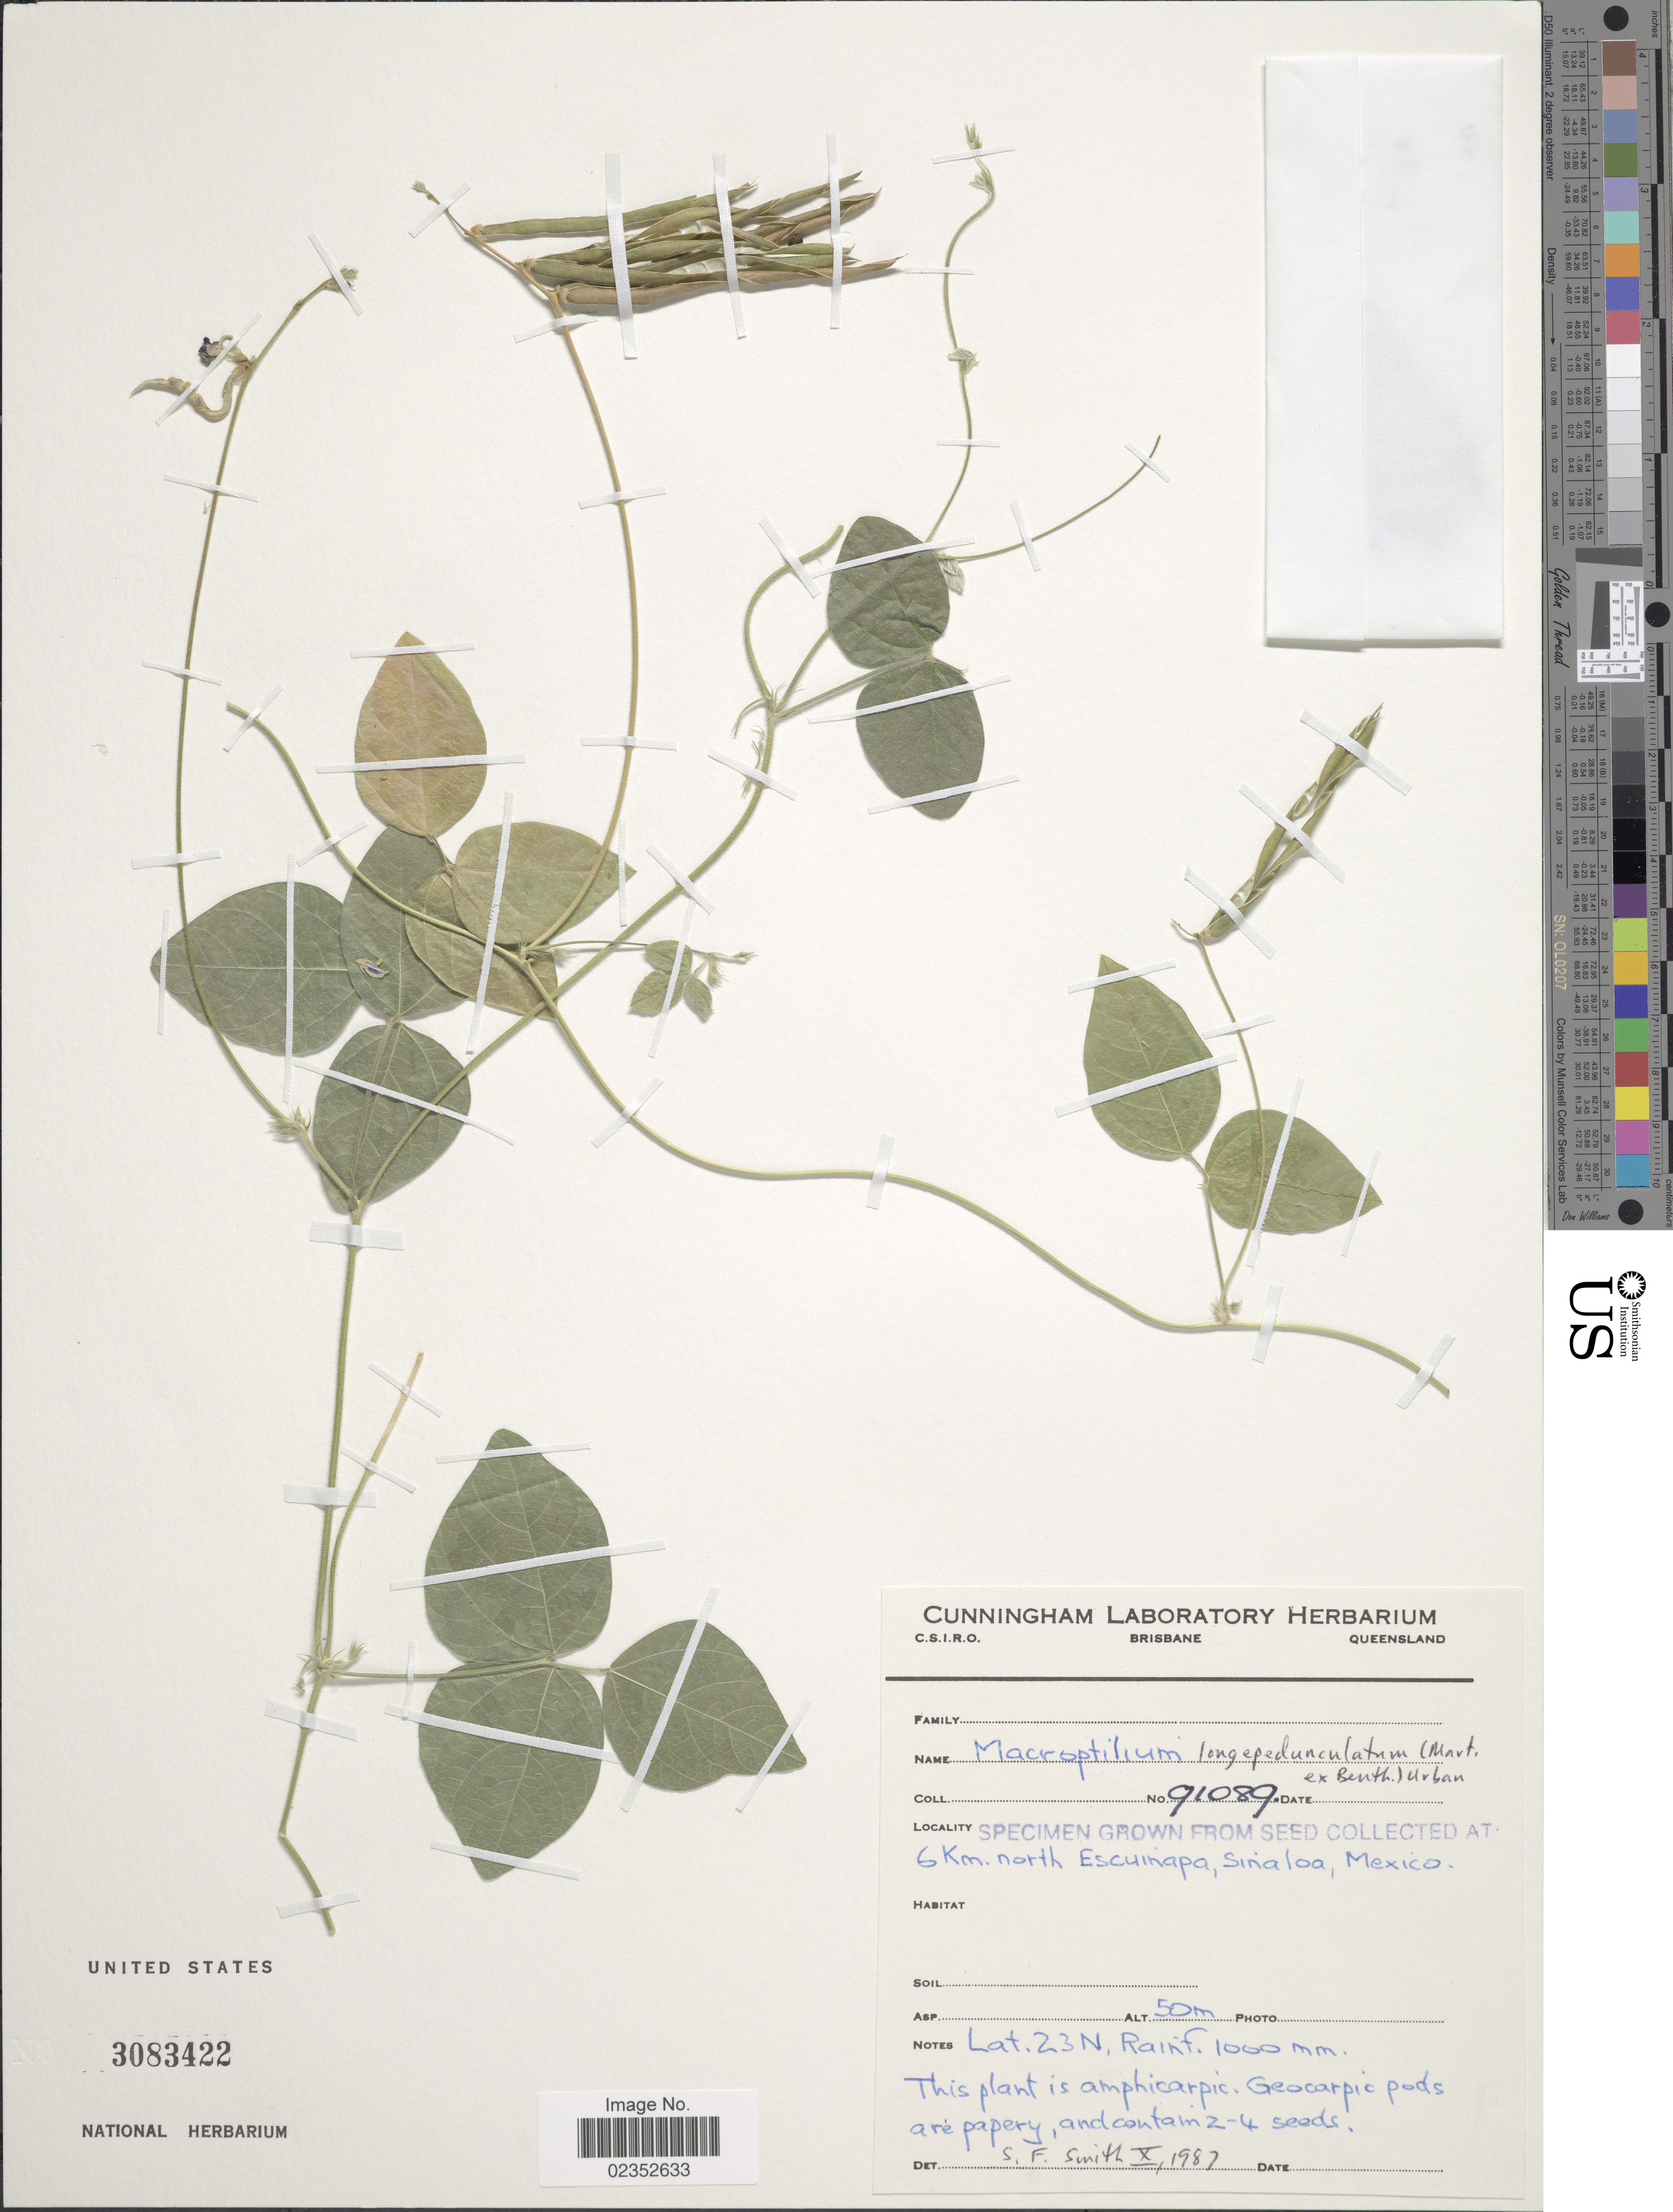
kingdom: Plantae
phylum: Tracheophyta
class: Magnoliopsida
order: Fabales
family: Fabaceae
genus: Macroptilium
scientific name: Macroptilium longepedunculatum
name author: (Benth.) Urb.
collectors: Ex Herb. Cunningham Laboratory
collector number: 91089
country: Mexico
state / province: Sinaloa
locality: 6 km. north Escuinapa, Rainf.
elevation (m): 50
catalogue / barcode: US 3083422